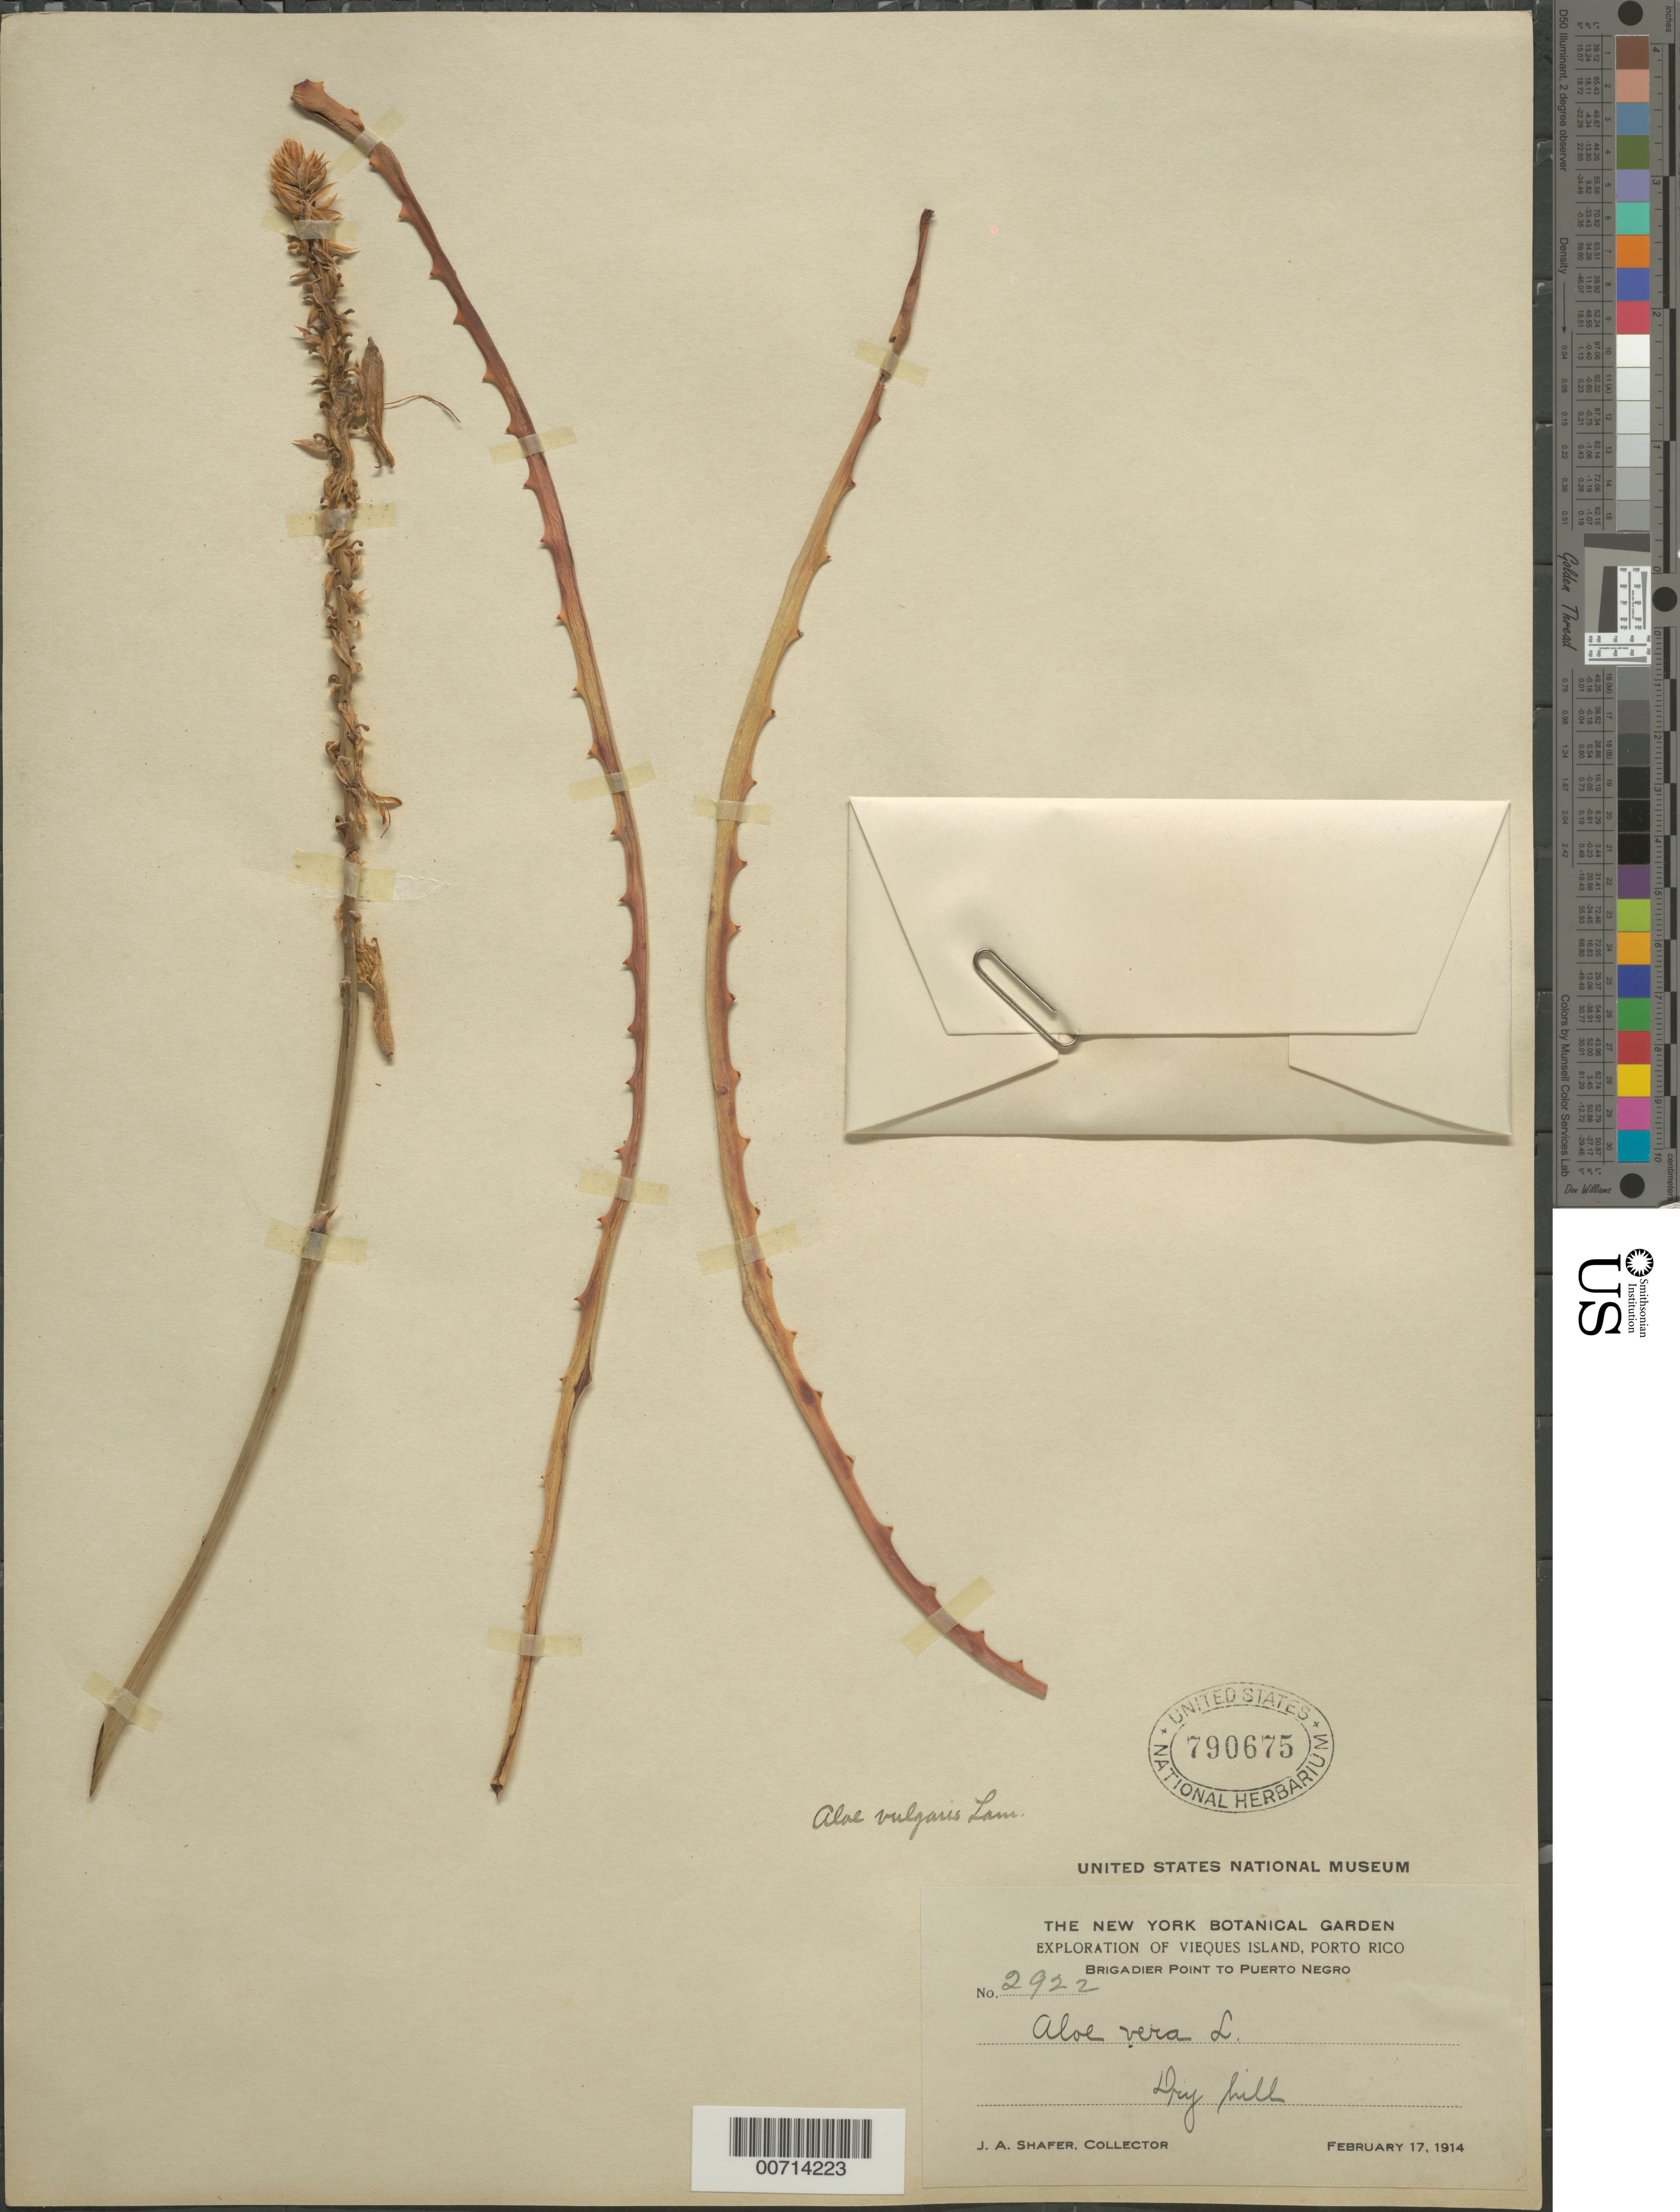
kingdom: Plantae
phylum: Tracheophyta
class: Liliopsida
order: Asparagales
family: Asphodelaceae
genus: Aloe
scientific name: Aloe vera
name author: L.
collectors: J. A. Shafer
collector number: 2922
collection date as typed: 17 Feb 1914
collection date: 1914-02-17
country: Puerto Rico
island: Vieques I.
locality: Brigadier Point to Puerto Negro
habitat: Dry hill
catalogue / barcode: US 790675